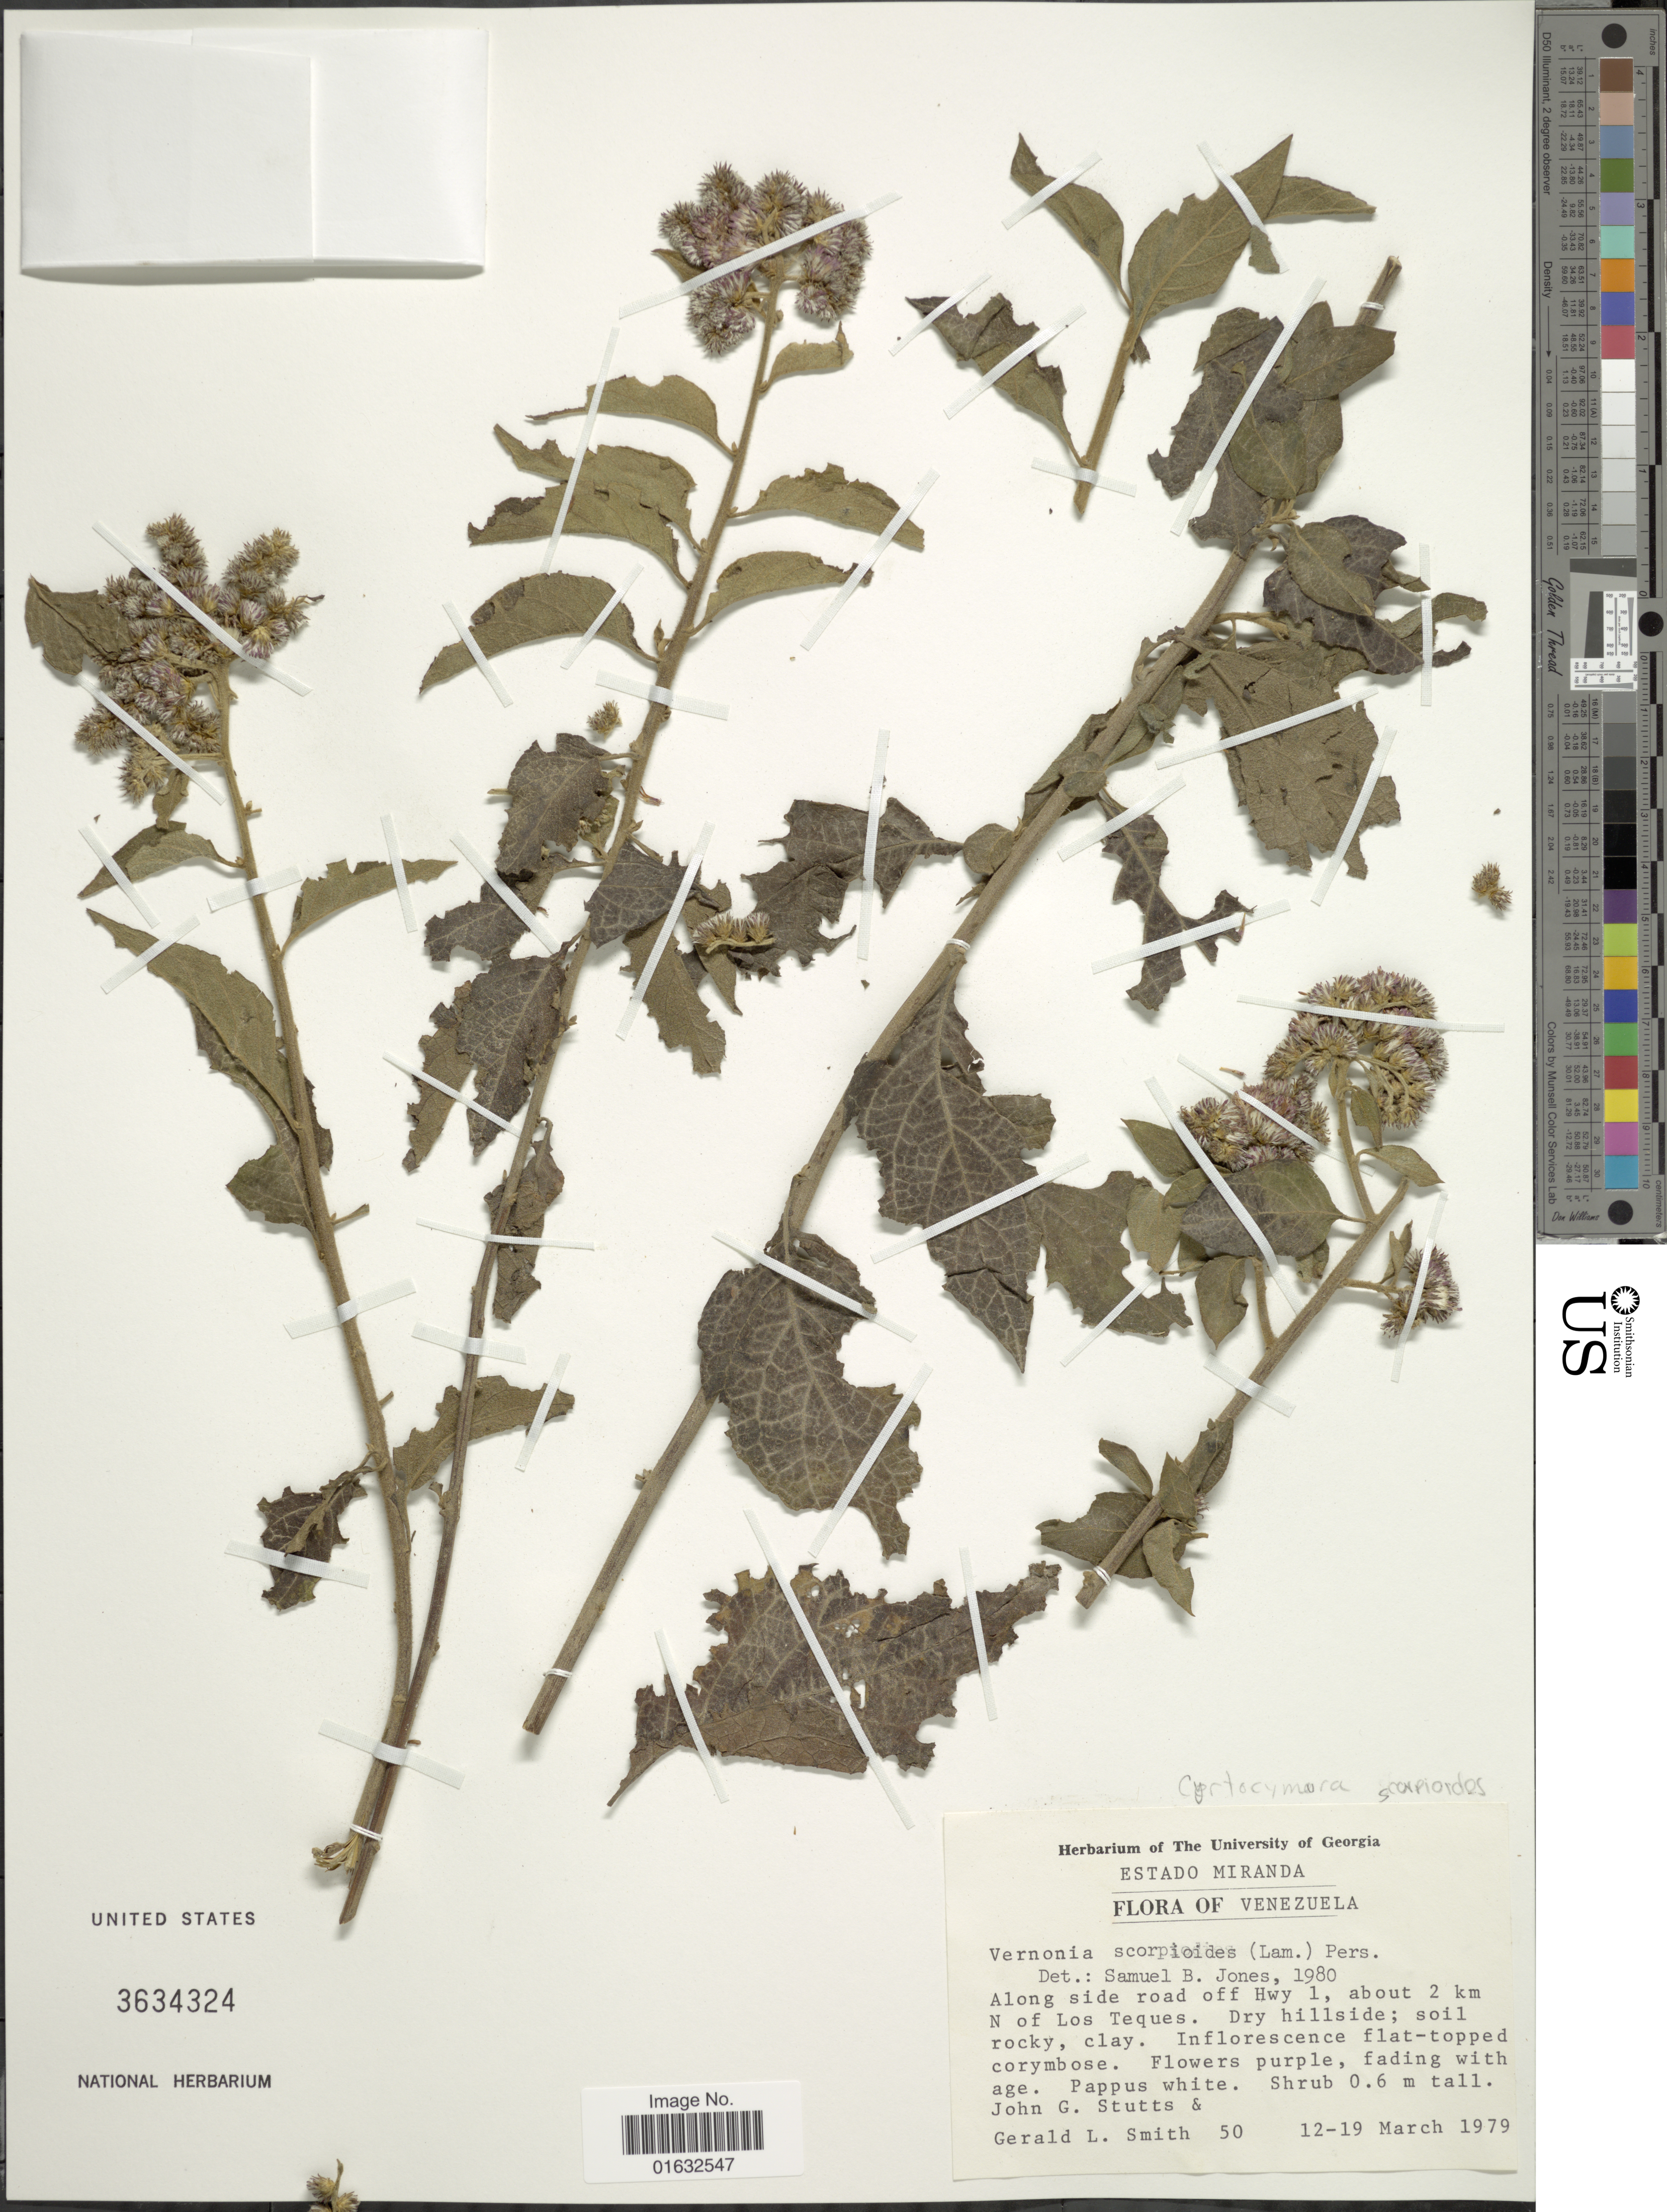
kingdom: Plantae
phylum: Tracheophyta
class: Magnoliopsida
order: Asterales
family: Asteraceae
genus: Cyrtocymura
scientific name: Cyrtocymura scorpioides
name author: (Lam.) H. Rob.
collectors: J. G. Stutts & G. L. Smith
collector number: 50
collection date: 1979-03-12/1979-03-19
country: Venezuela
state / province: Miranda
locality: Along side road off Hwy 1, about 2 km N of Los Teques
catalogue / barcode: US 3634324